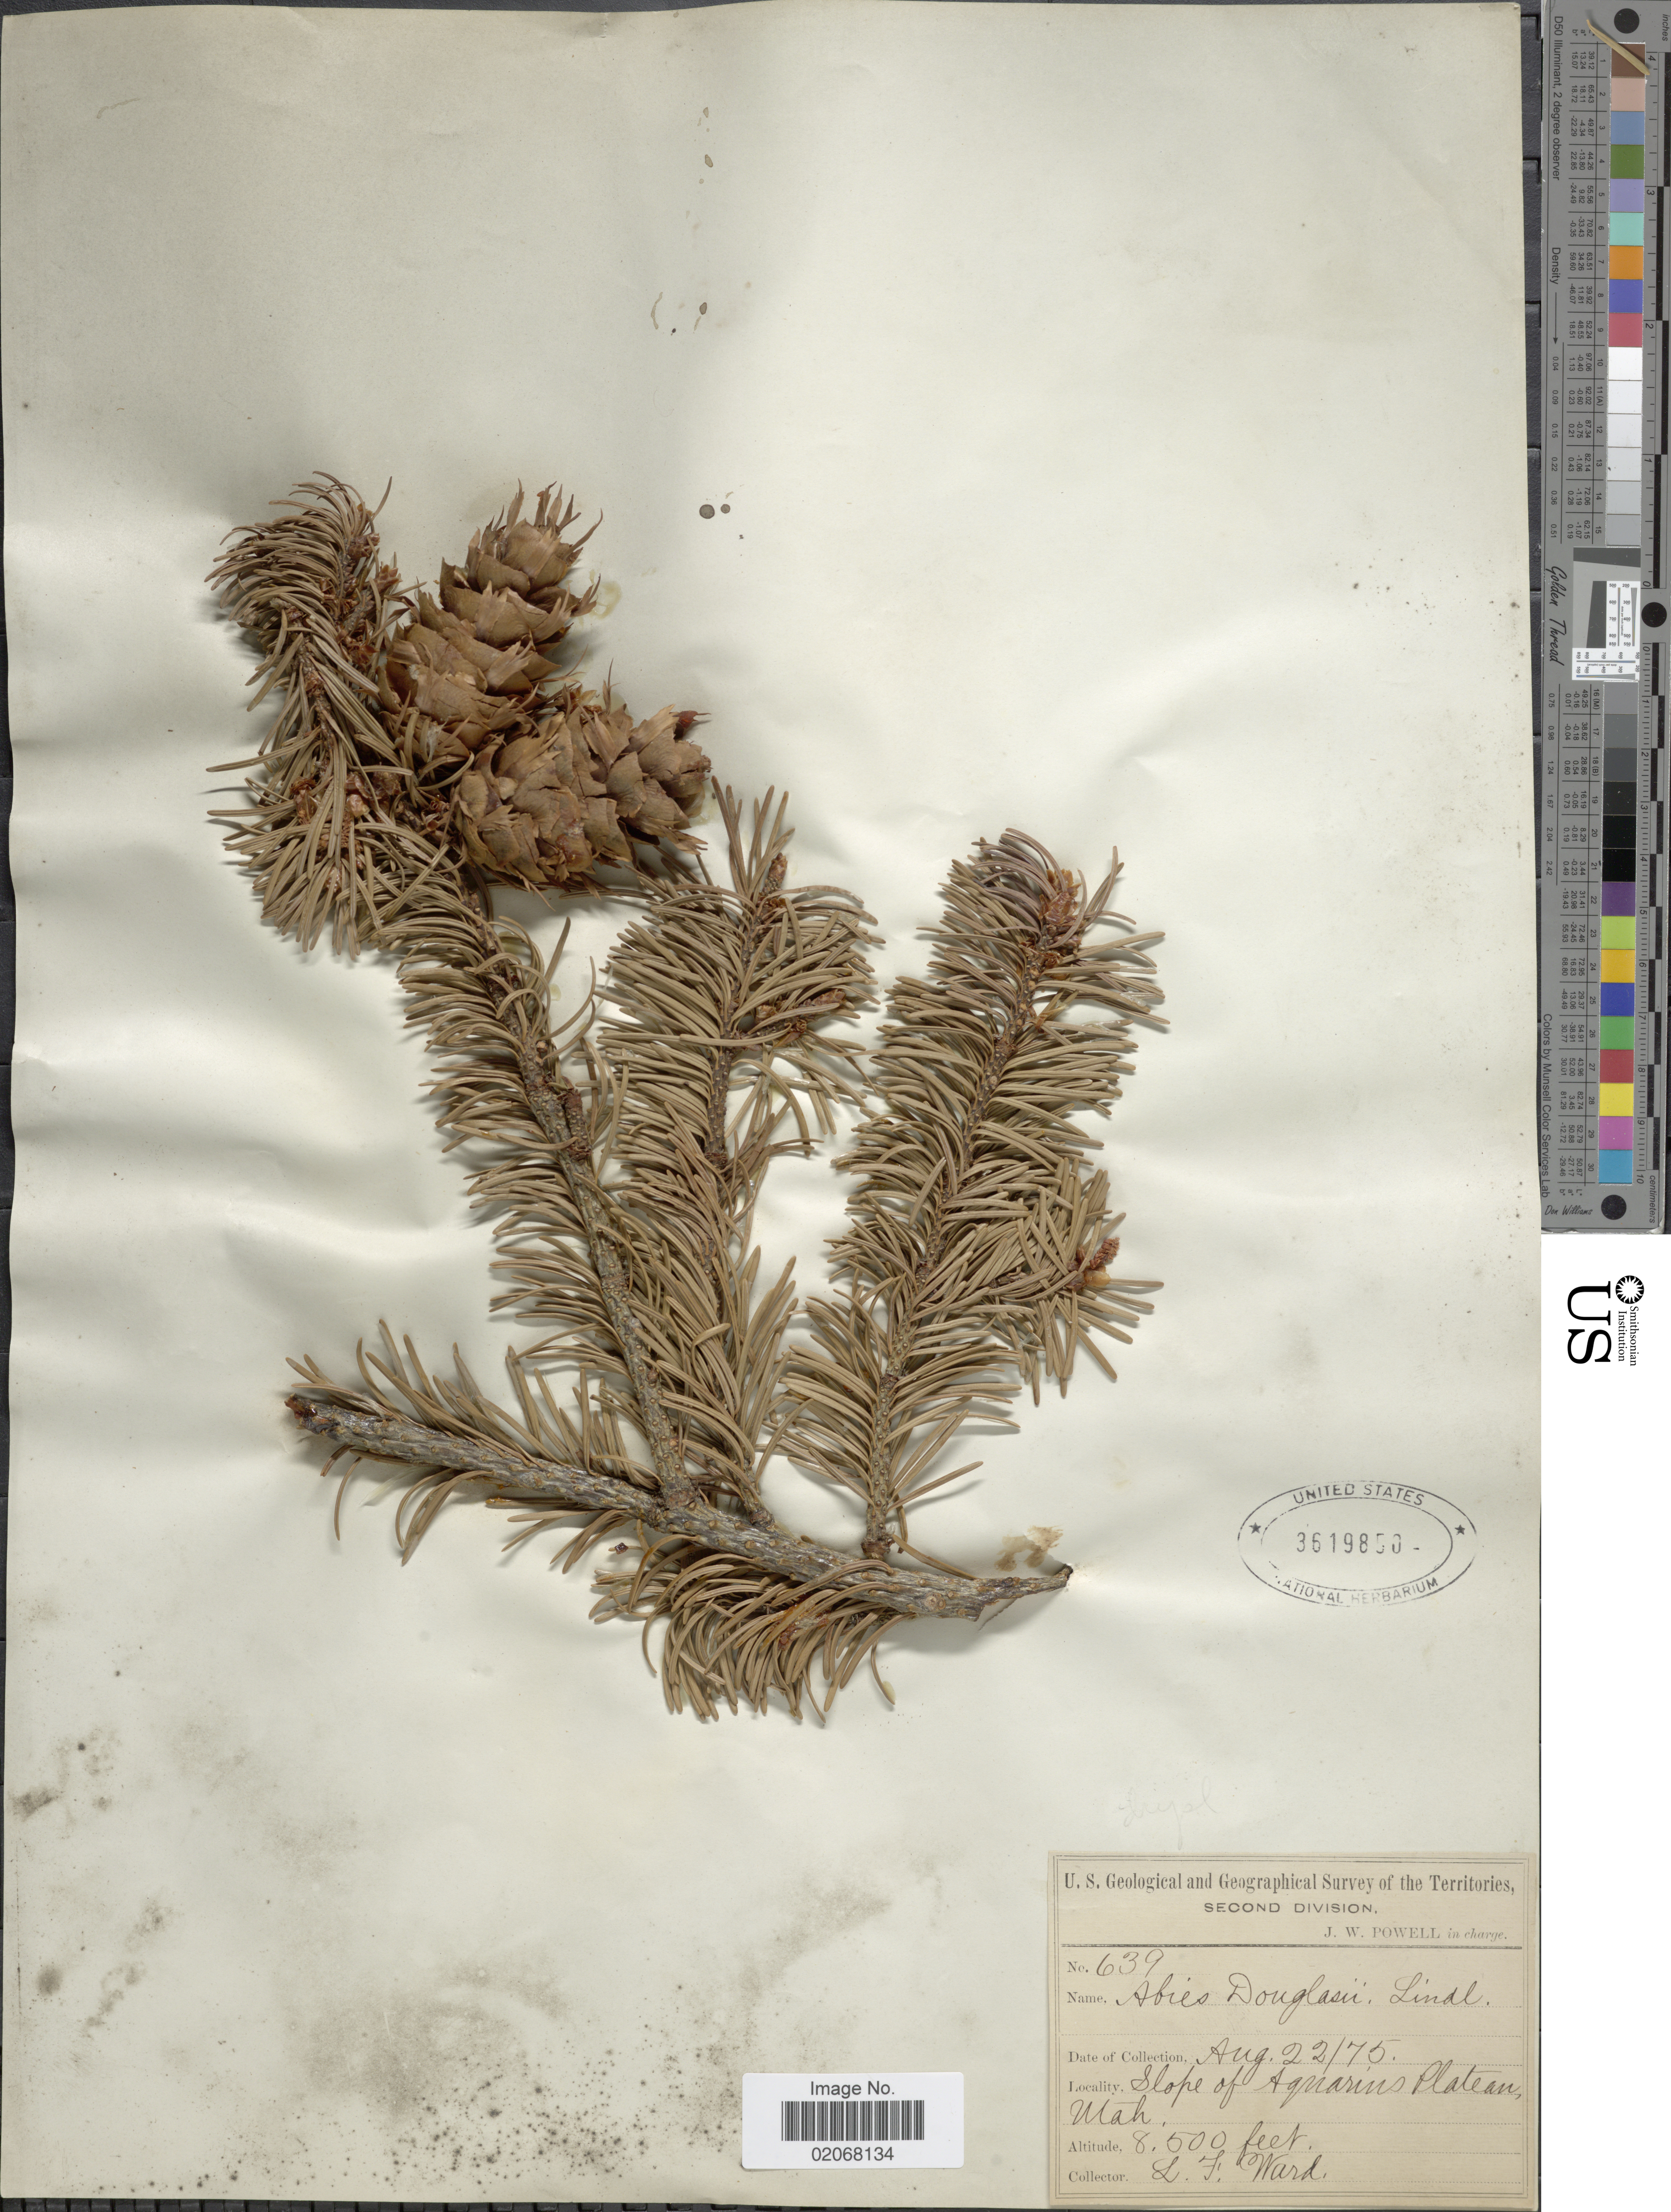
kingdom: Plantae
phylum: Tracheophyta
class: Pinopsida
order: Pinales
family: Pinaceae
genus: Abies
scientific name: Abies douglasii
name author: (Sabine ex D. Don) Lindl.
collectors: L. Ward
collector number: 639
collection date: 1875-08-22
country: United States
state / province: Utah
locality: Slope of Aquarius Plateau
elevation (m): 2591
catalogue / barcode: US 3619850